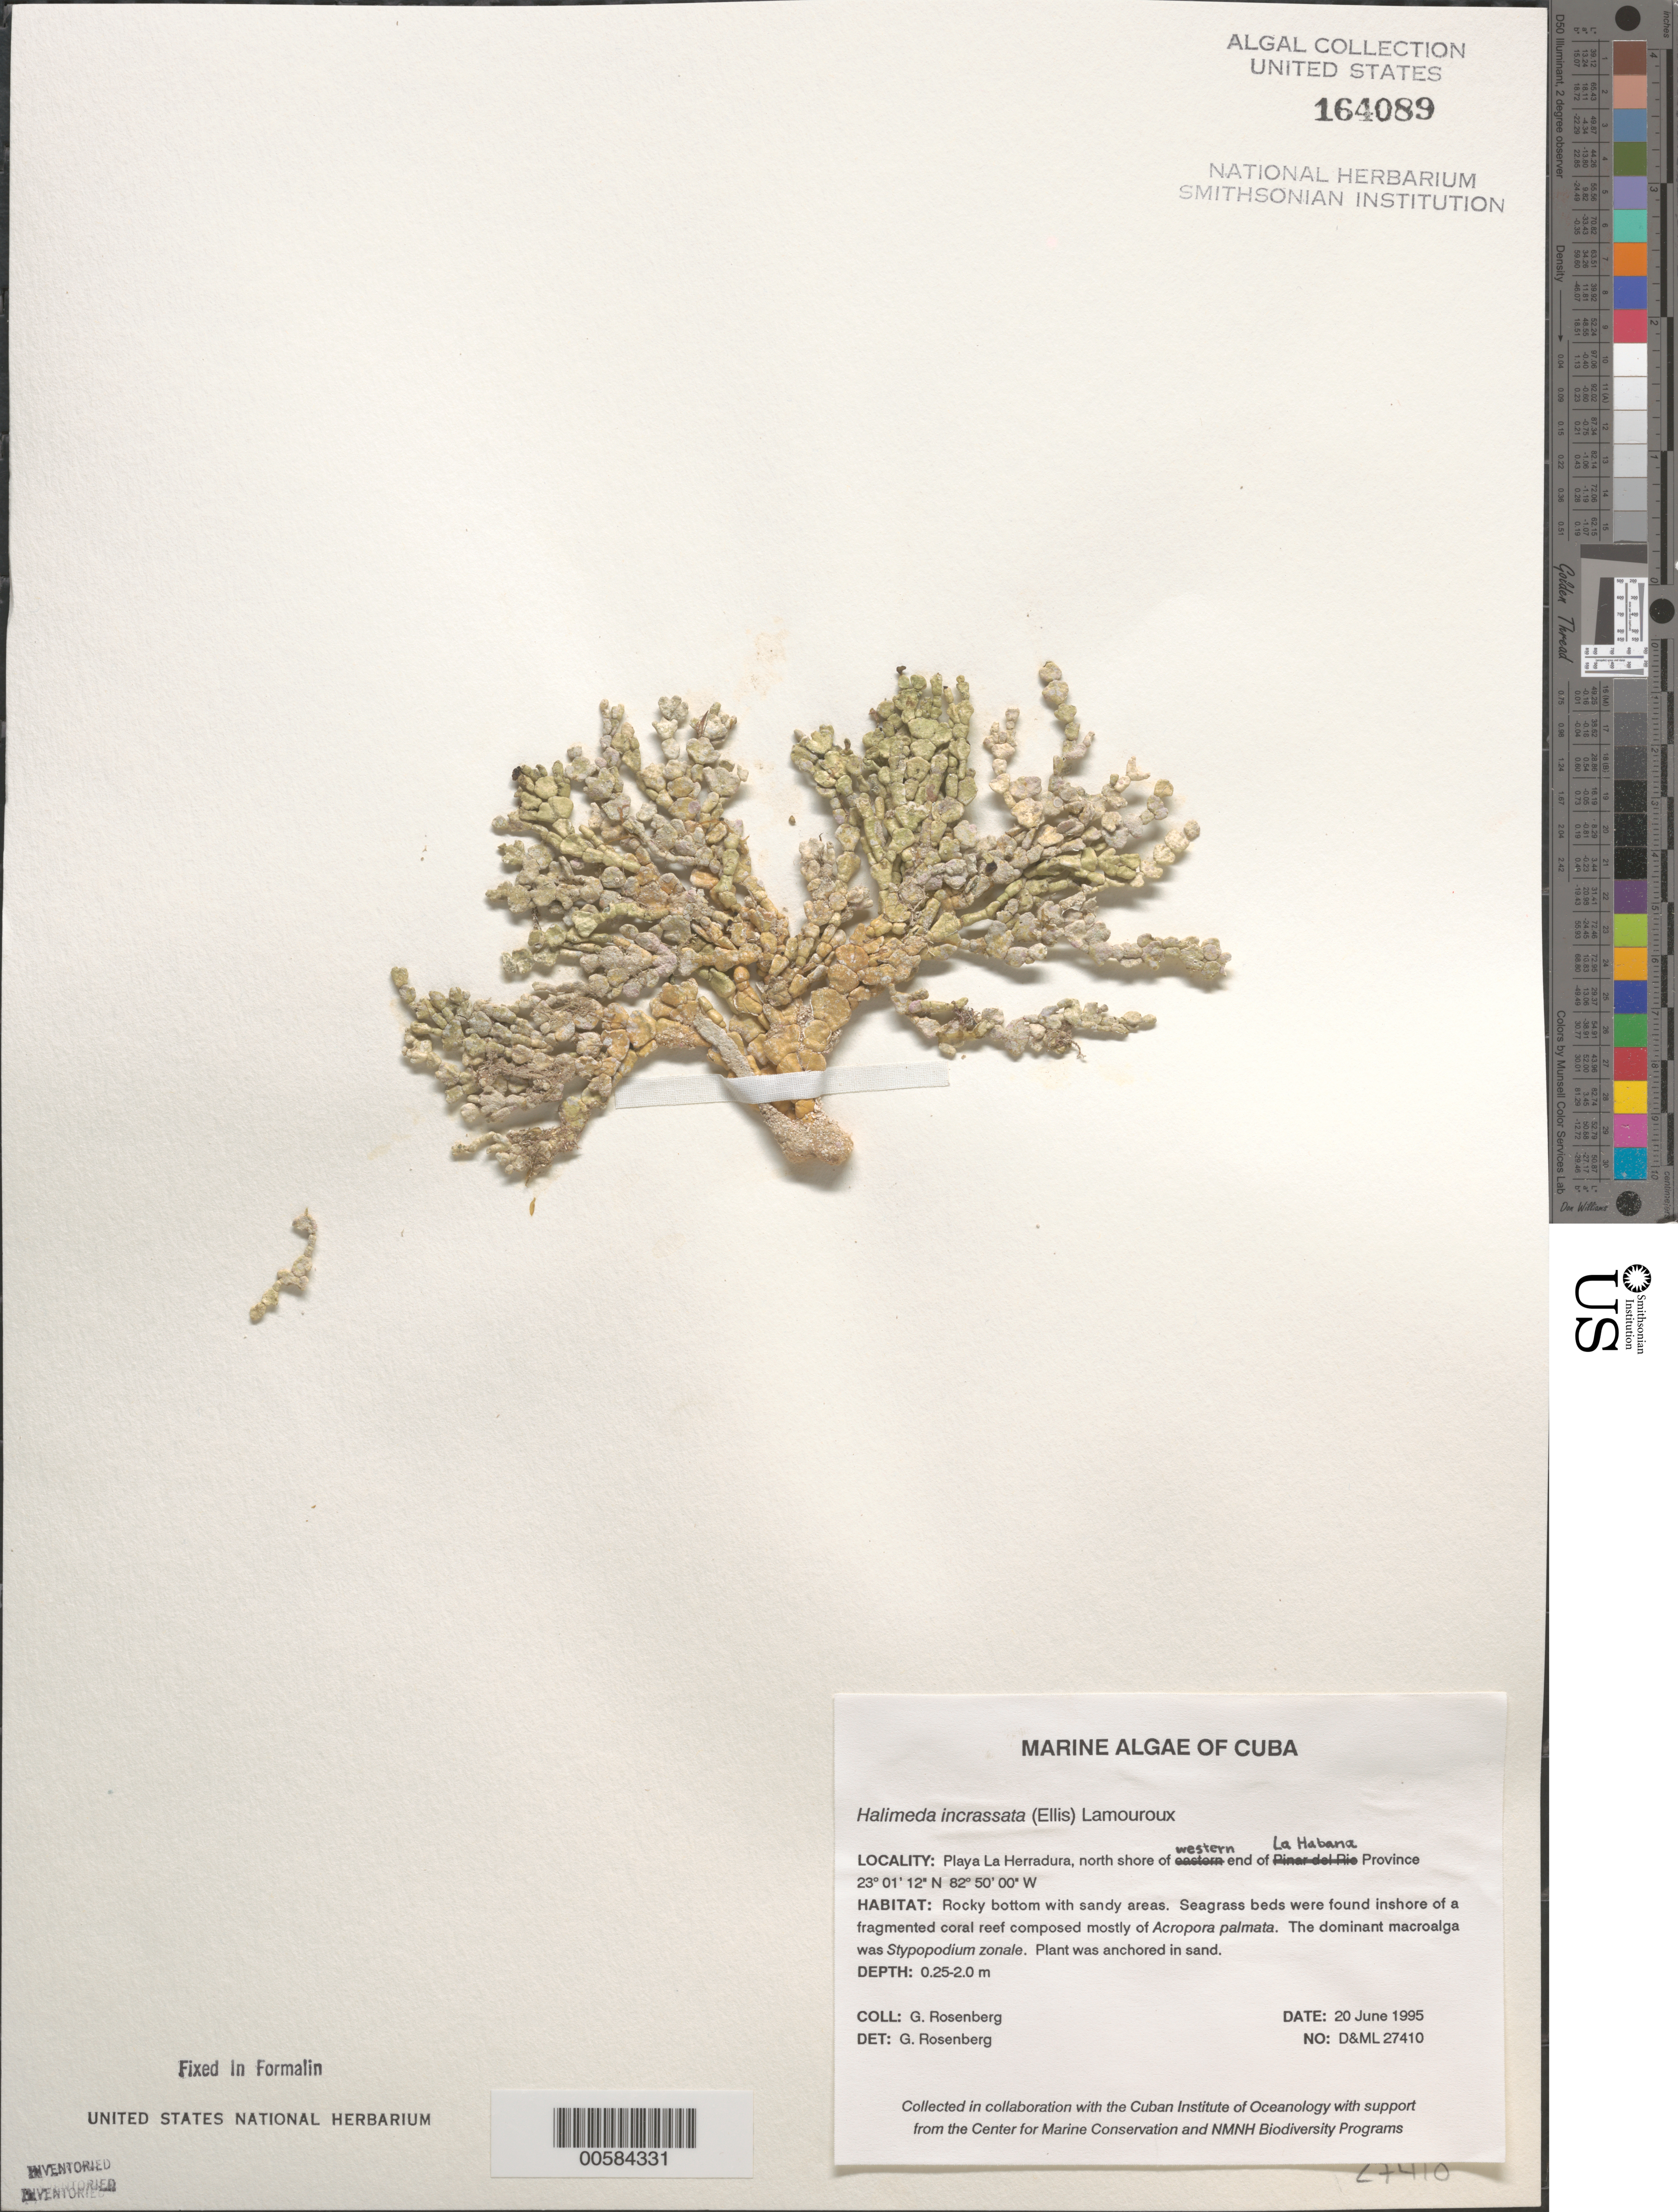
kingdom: Plantae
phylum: Chlorophyta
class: Ulvophyceae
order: Bryopsidales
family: Halimedaceae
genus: Halimeda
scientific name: Halimeda incrassata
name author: (J. Ellis) J.V.Lamouroux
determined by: Rosenberg, G.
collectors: G. Rosenberg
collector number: D&ML 27410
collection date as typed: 20 Jun 1995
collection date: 1995-06-20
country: Cuba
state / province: La Habana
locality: Playa la herradura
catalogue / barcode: US 164089